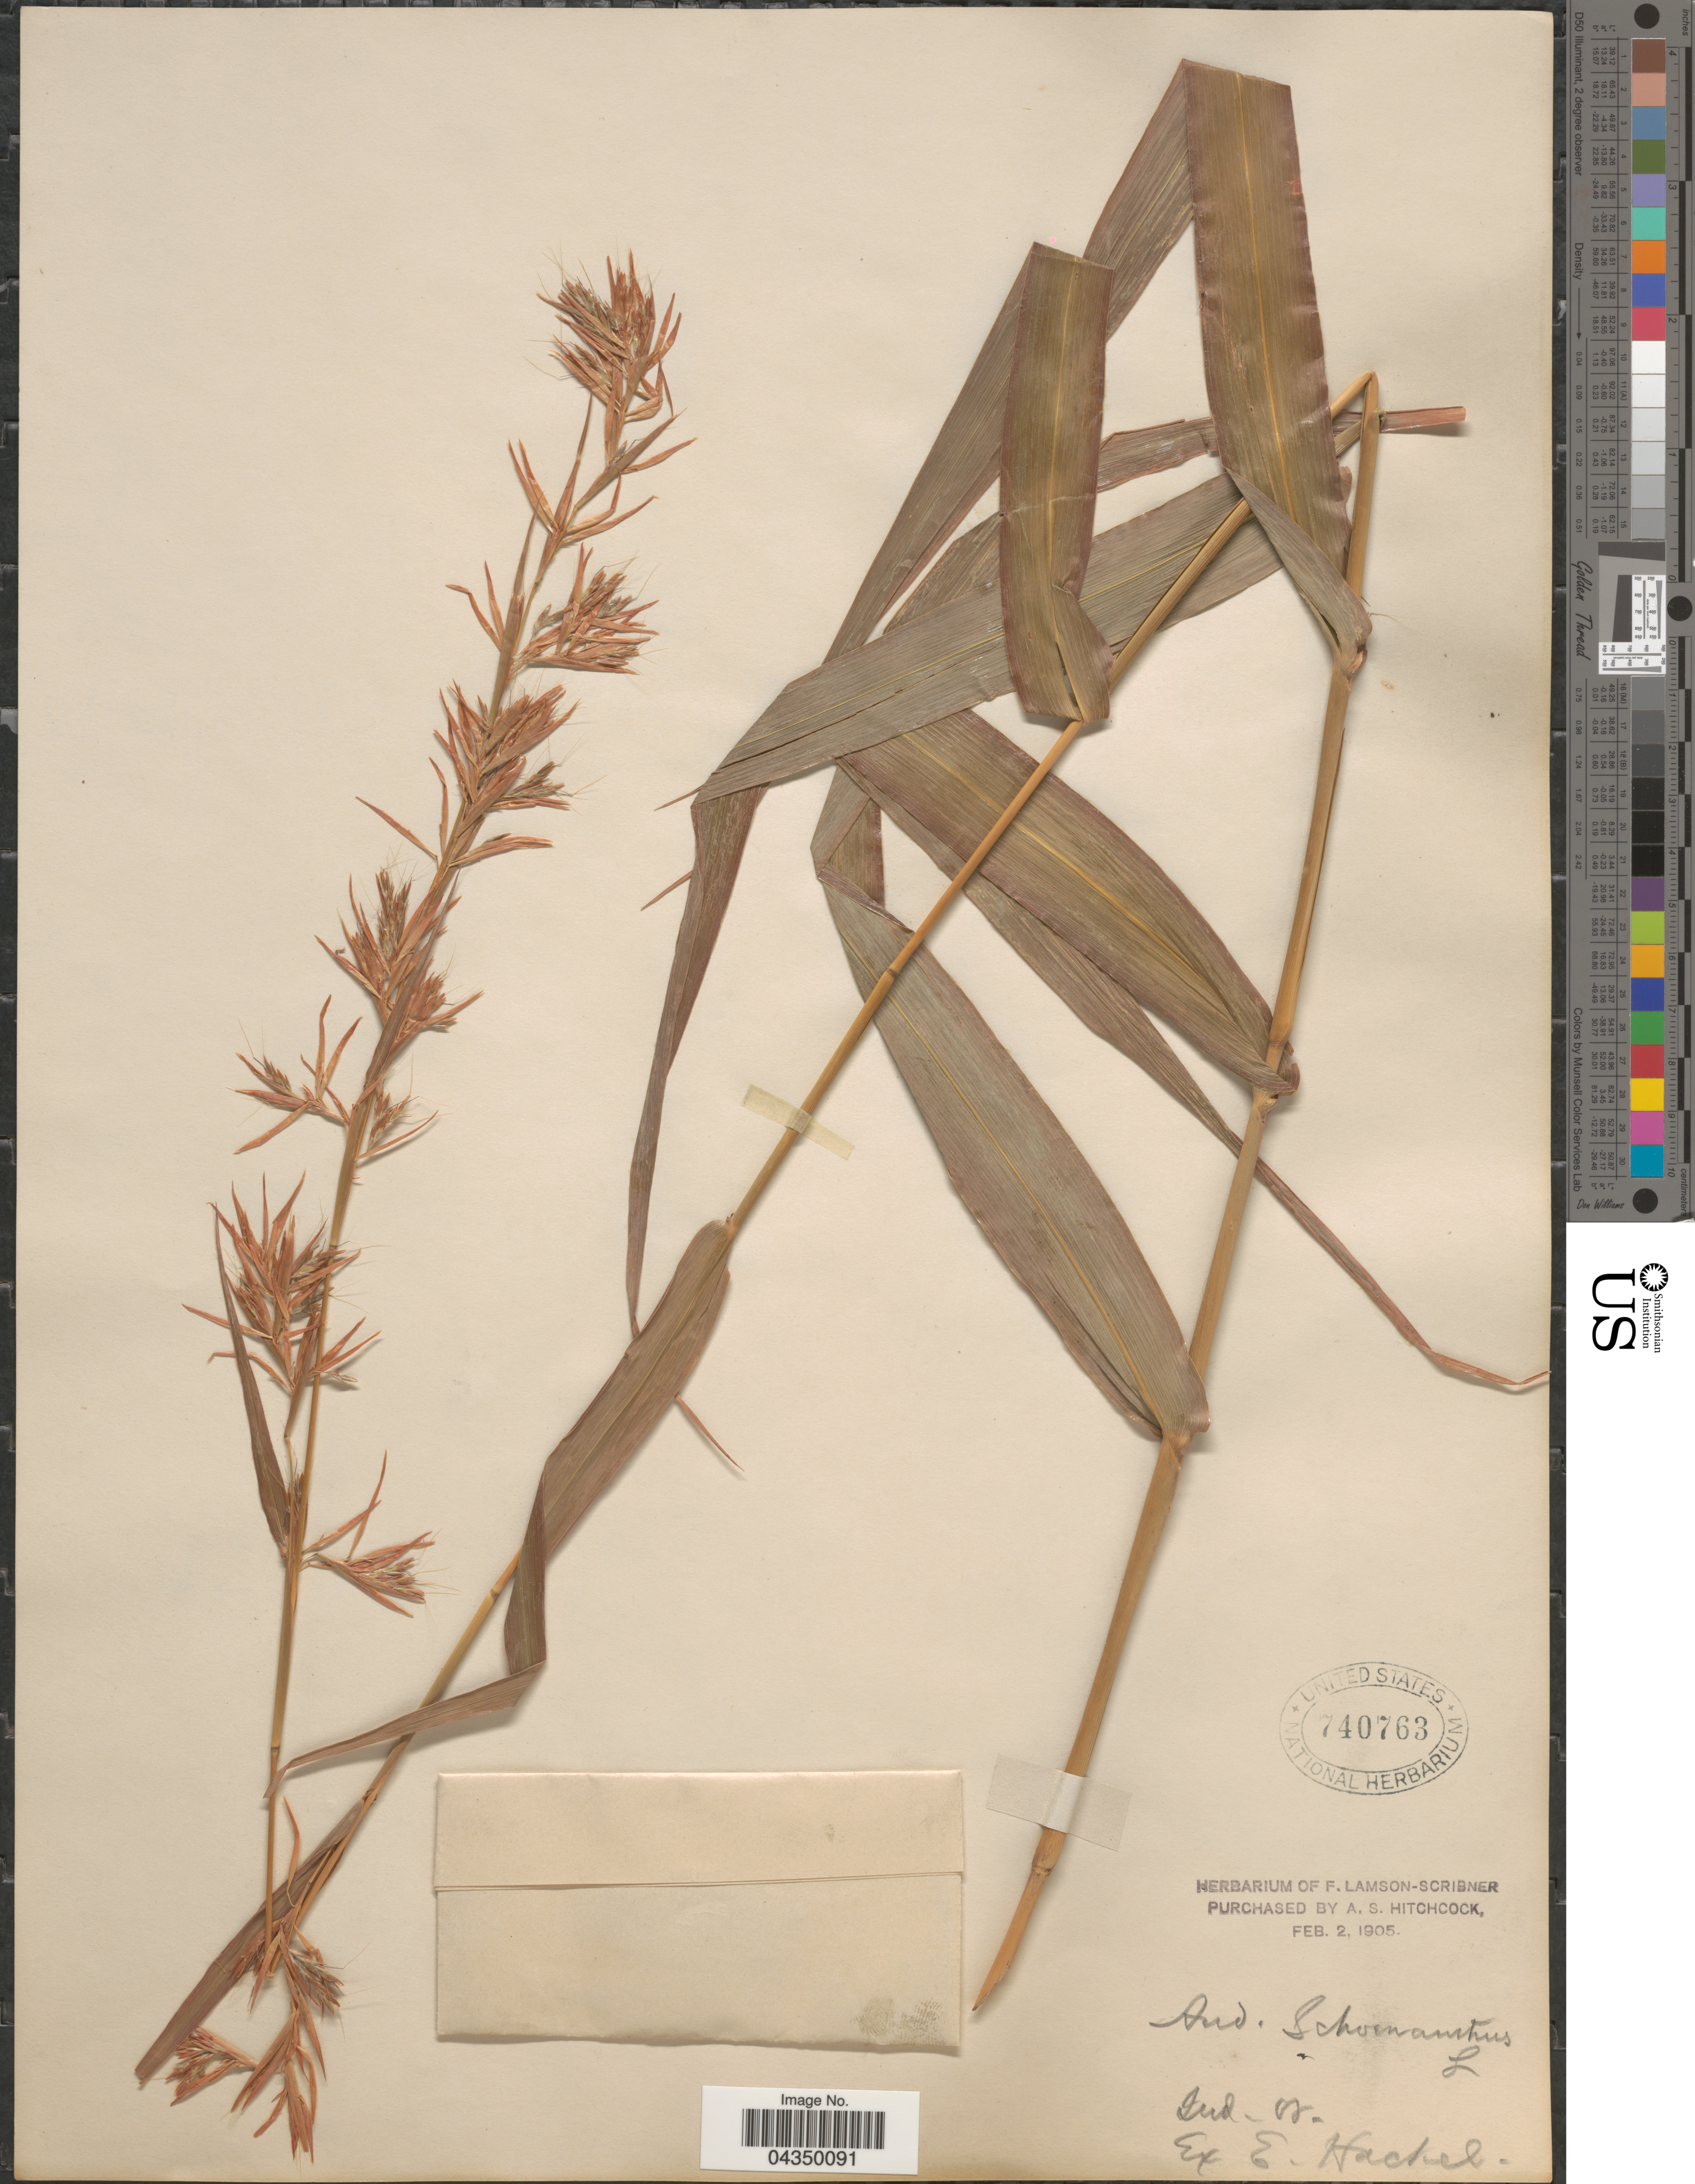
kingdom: Plantae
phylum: Tracheophyta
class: Liliopsida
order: Poales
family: Poaceae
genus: Cymbopogon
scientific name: Cymbopogon schoenanthus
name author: (L.) Spreng.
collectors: ex herb. E. Hackel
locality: Ind. or.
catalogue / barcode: US 740763